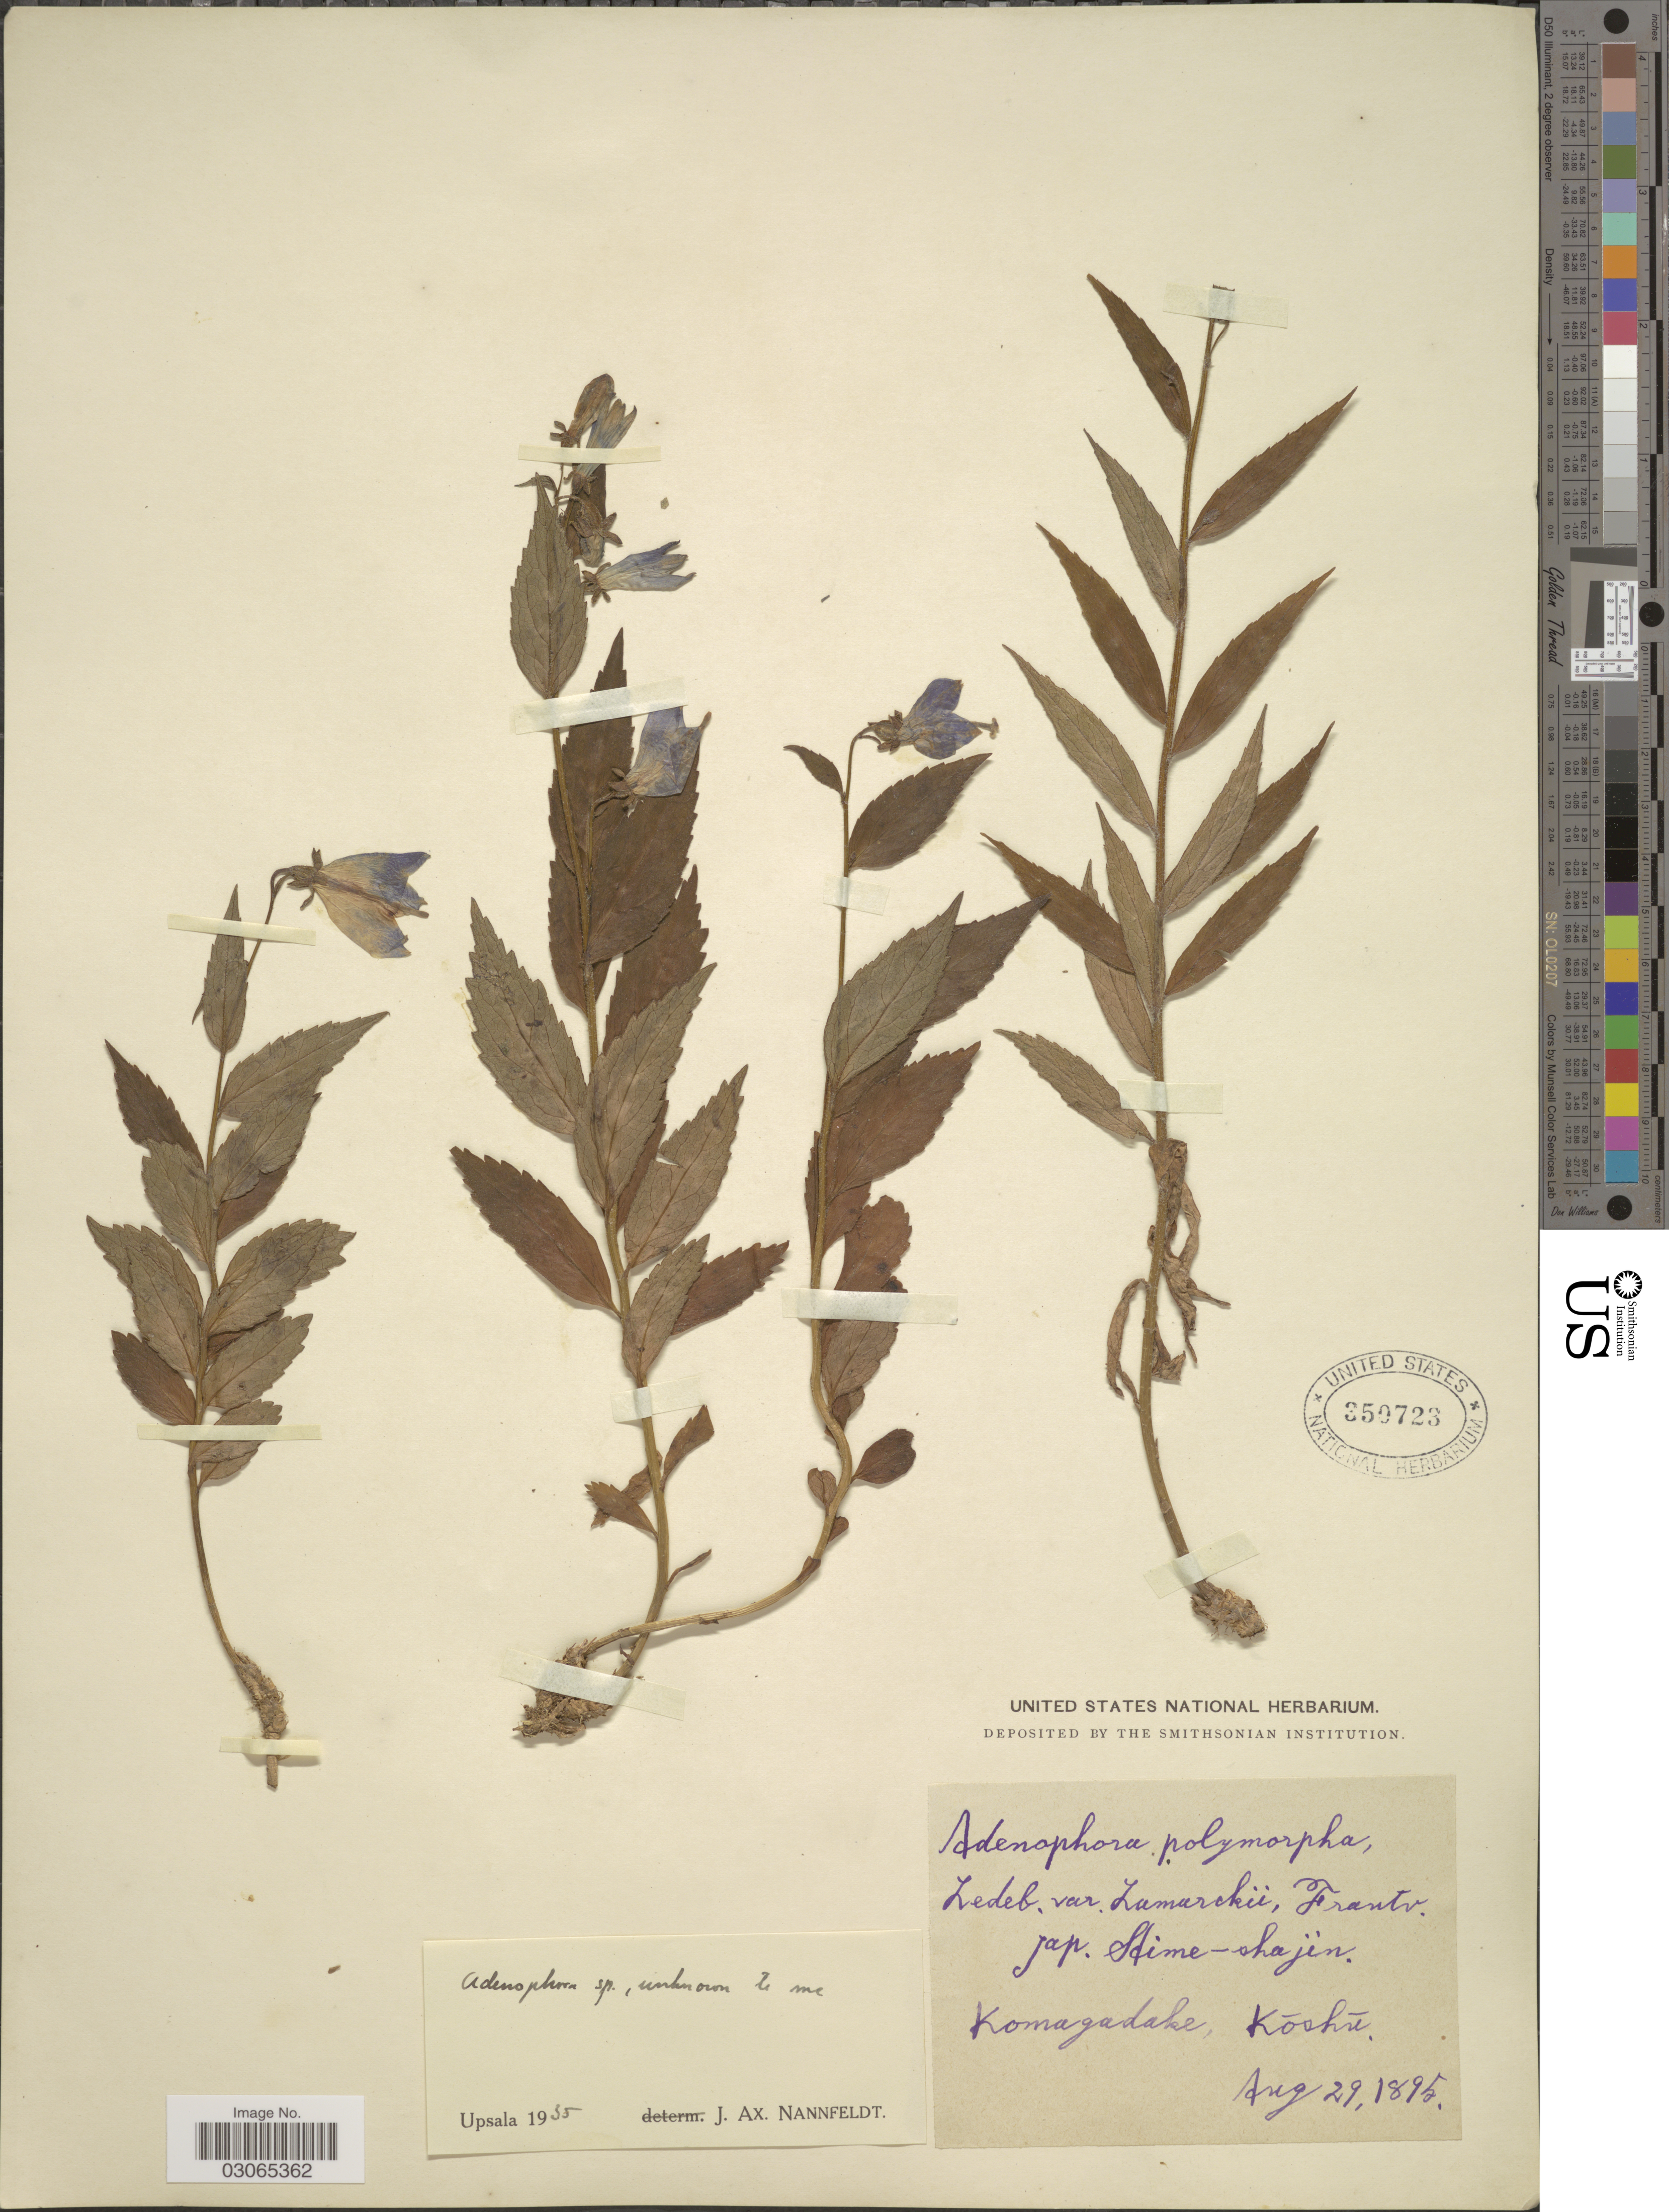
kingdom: Plantae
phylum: Tracheophyta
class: Magnoliopsida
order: Asterales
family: Campanulaceae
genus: Adenophora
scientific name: Adenophora sp.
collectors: ex herb. United States National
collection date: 1895-08-29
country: Japan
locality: Komagadake, Kōshū.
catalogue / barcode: US 350723